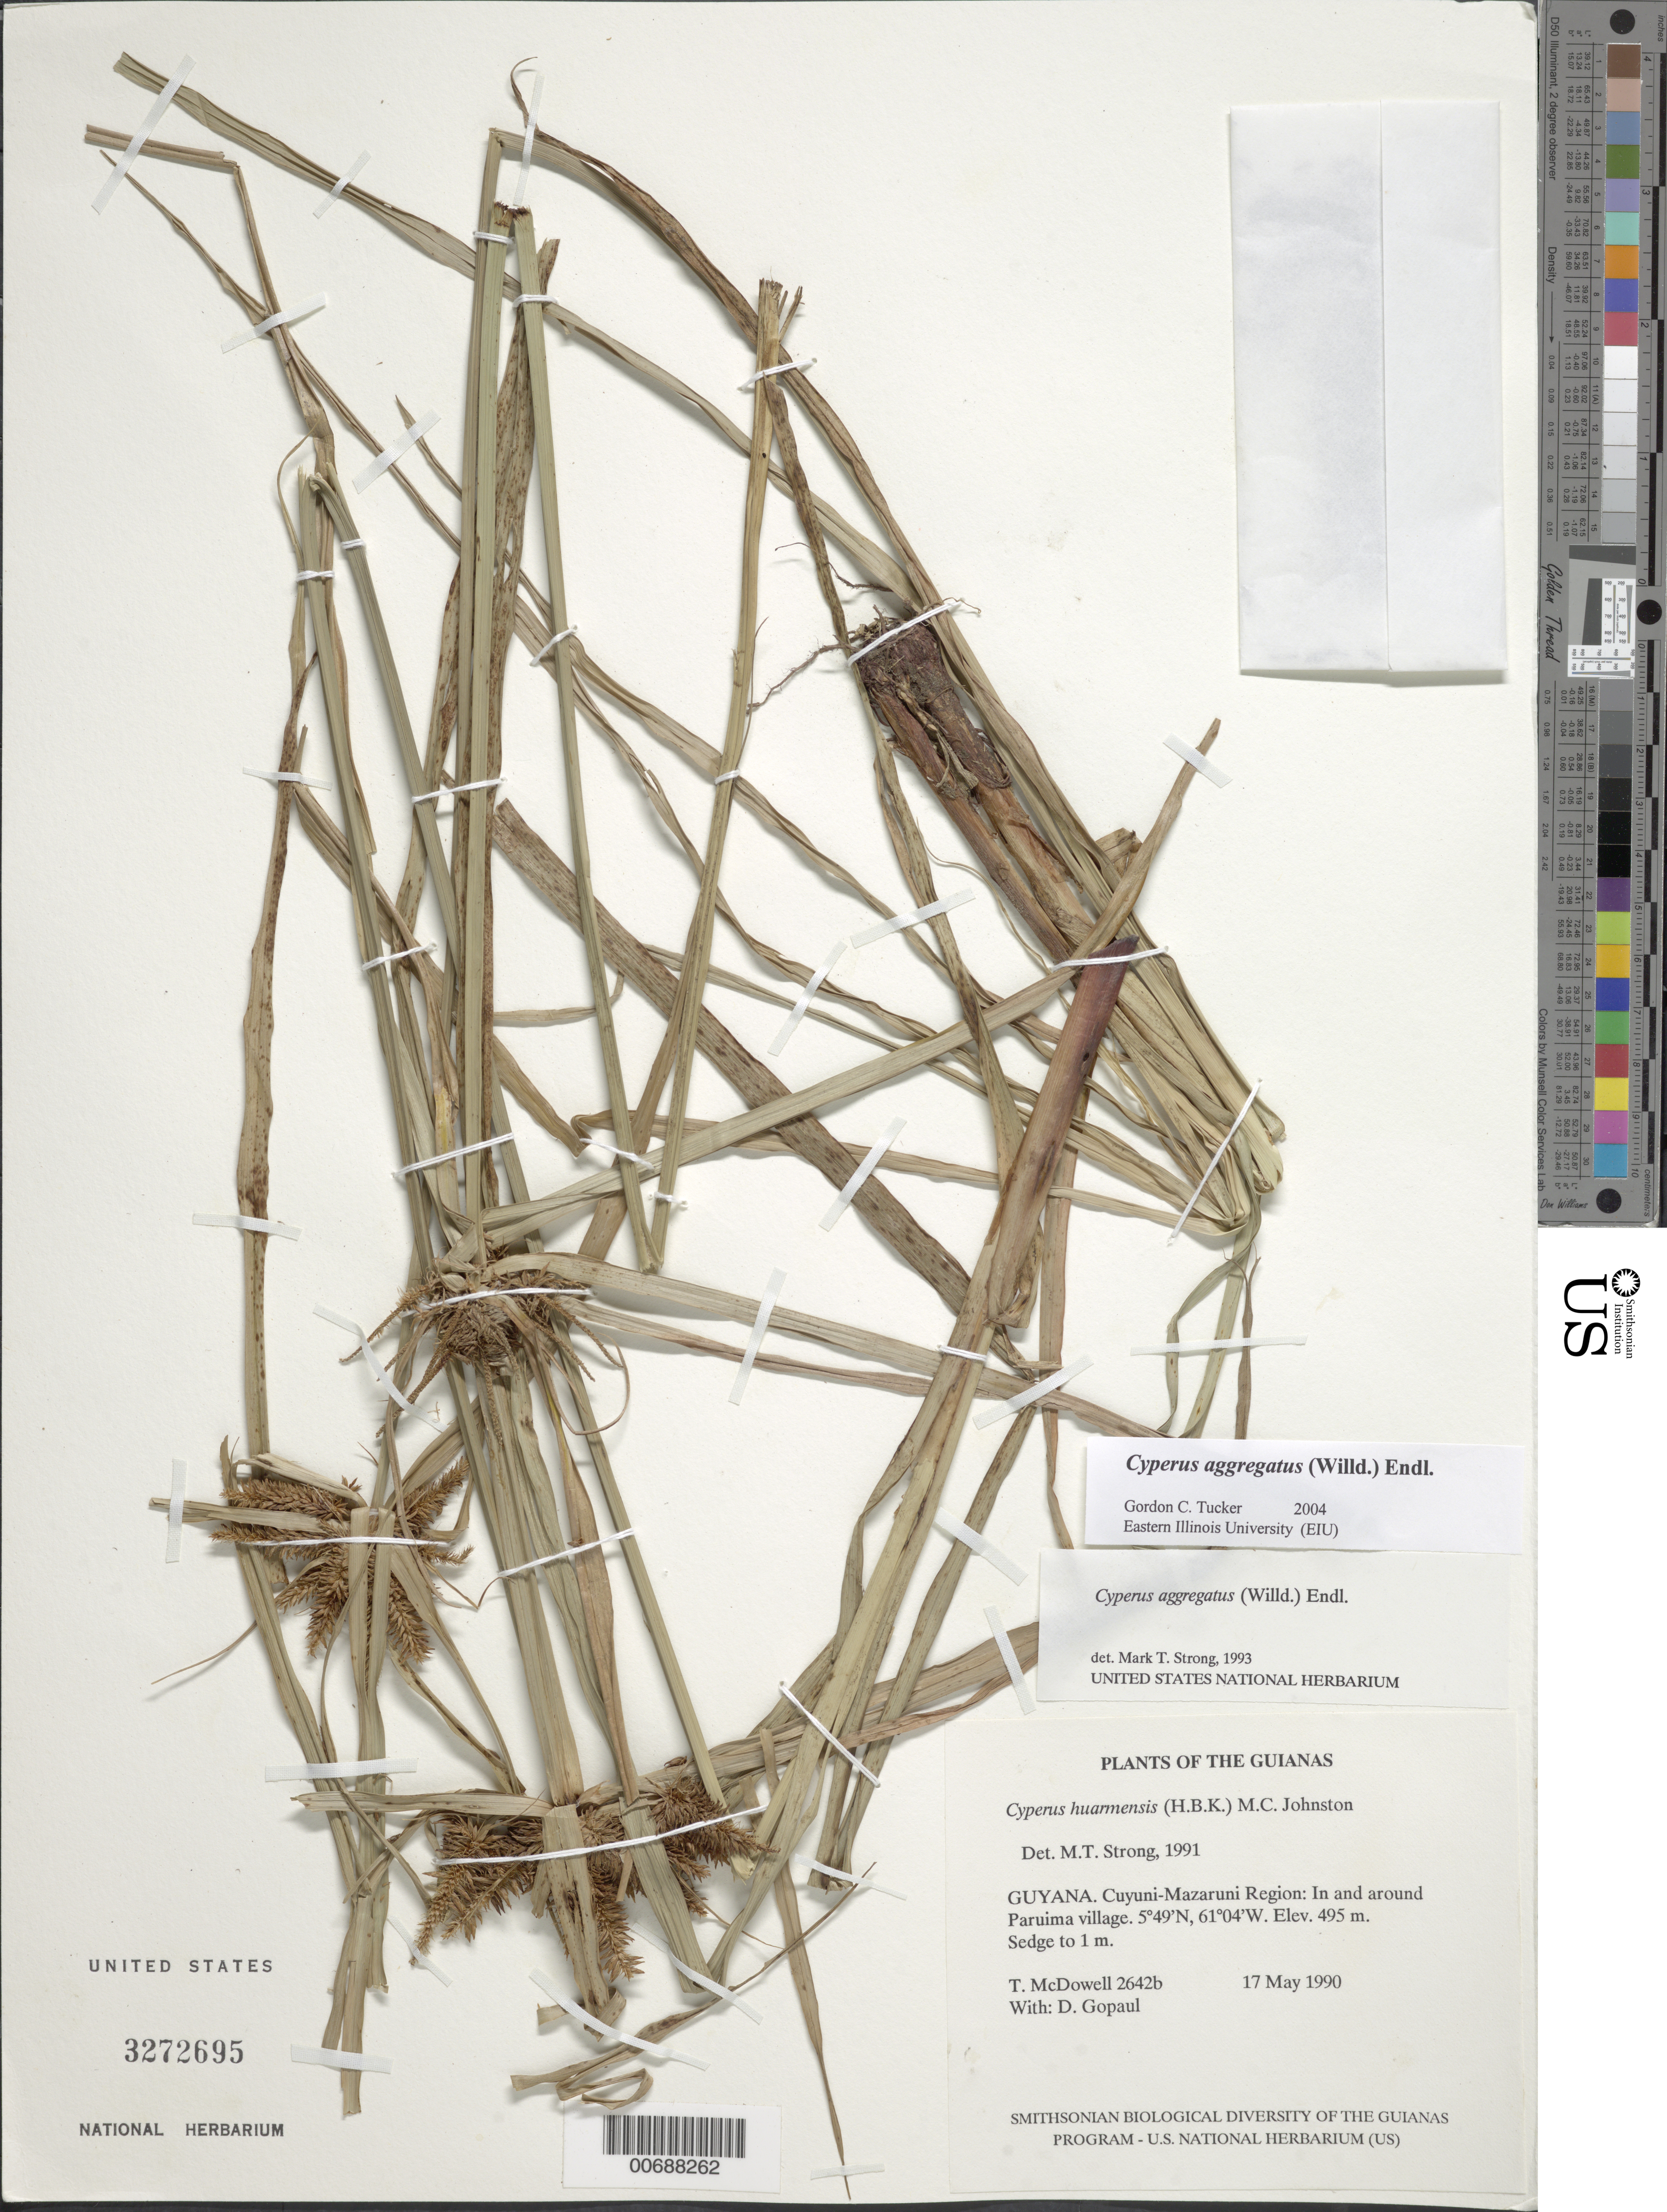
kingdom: Plantae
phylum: Tracheophyta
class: Liliopsida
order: Poales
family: Cyperaceae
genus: Cyperus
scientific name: Cyperus aggregatus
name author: (Willd.) Endl.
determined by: Tucker, G. C.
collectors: T. McDowell & D. Gopaul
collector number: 2642 b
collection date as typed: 18 May 1990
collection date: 1990-05-18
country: Guyana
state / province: Cuyuni-Mazaruni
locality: In and around Paruima village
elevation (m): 495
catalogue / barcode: US 3272695